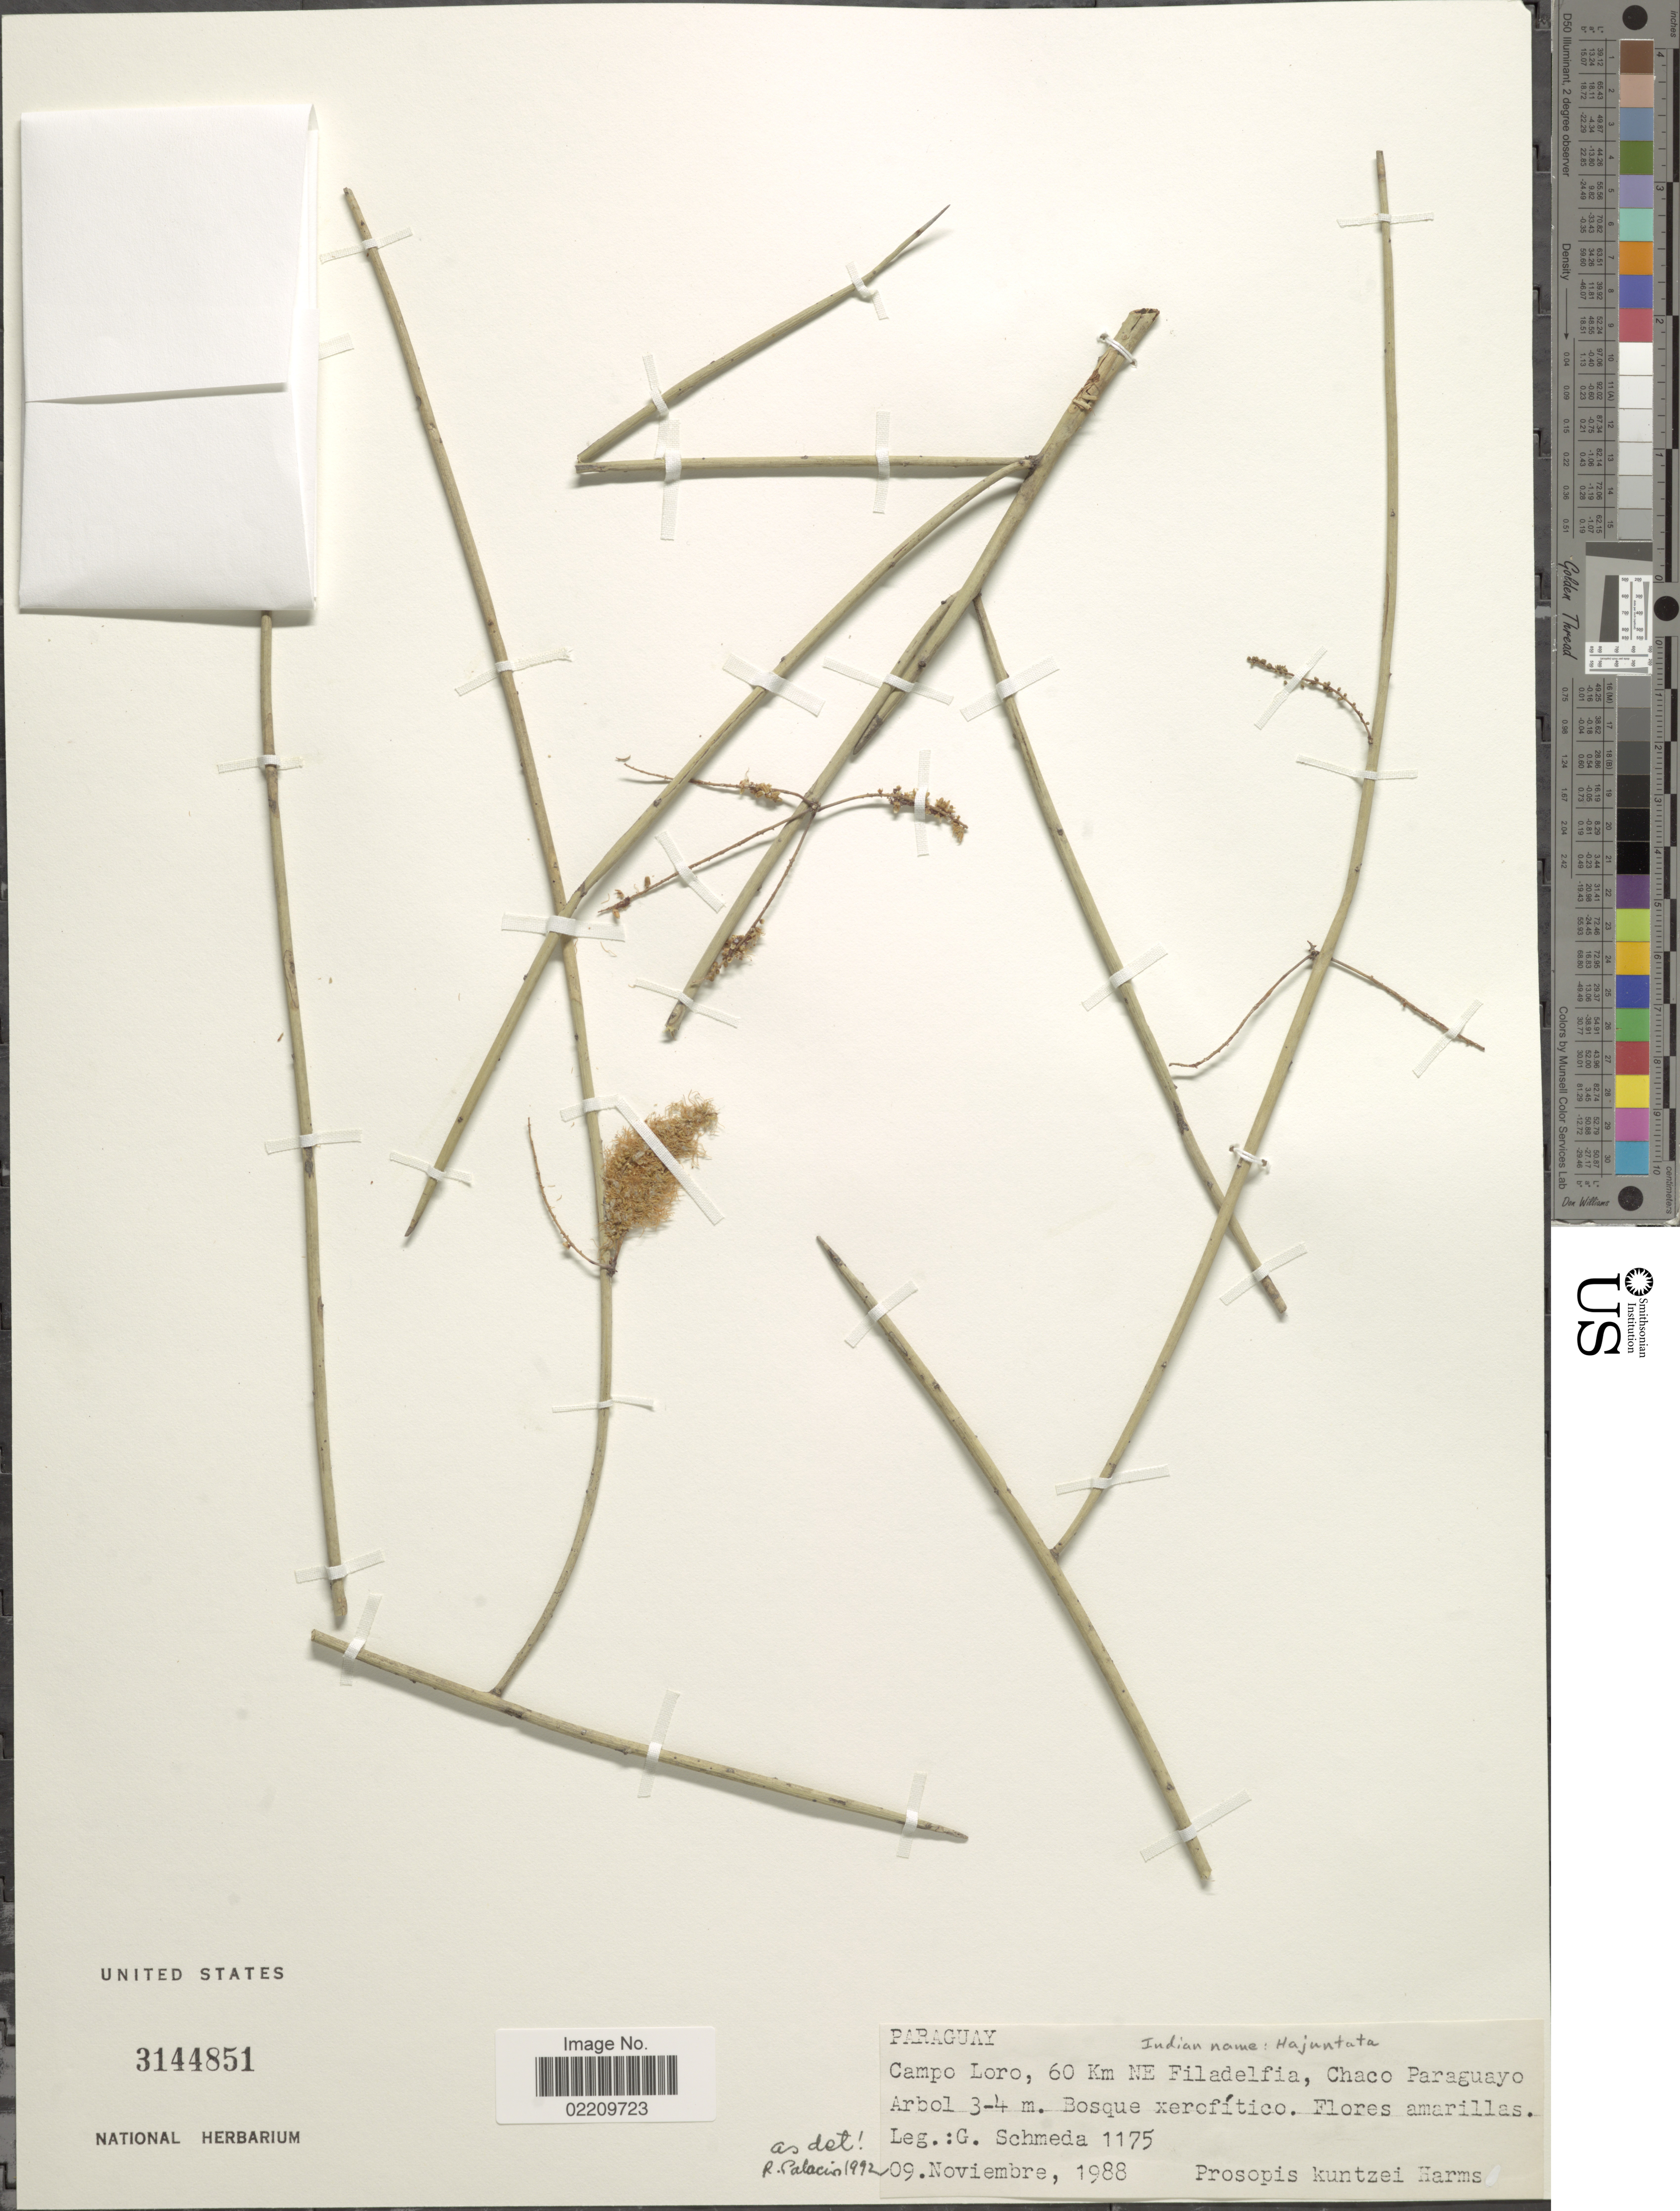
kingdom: Plantae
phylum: Tracheophyta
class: Magnoliopsida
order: Fabales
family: Fabaceae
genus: Neltuma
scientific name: Neltuma kuntzei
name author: (Harms ex Kuntze) C. E. Hughes & G.P. Lewis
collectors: G. Schmeda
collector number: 1175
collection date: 1988-11-09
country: Bolivia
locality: Campo Loro, 60 Km NE Filadelfia, Chaco Paraguayo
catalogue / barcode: US 3144851